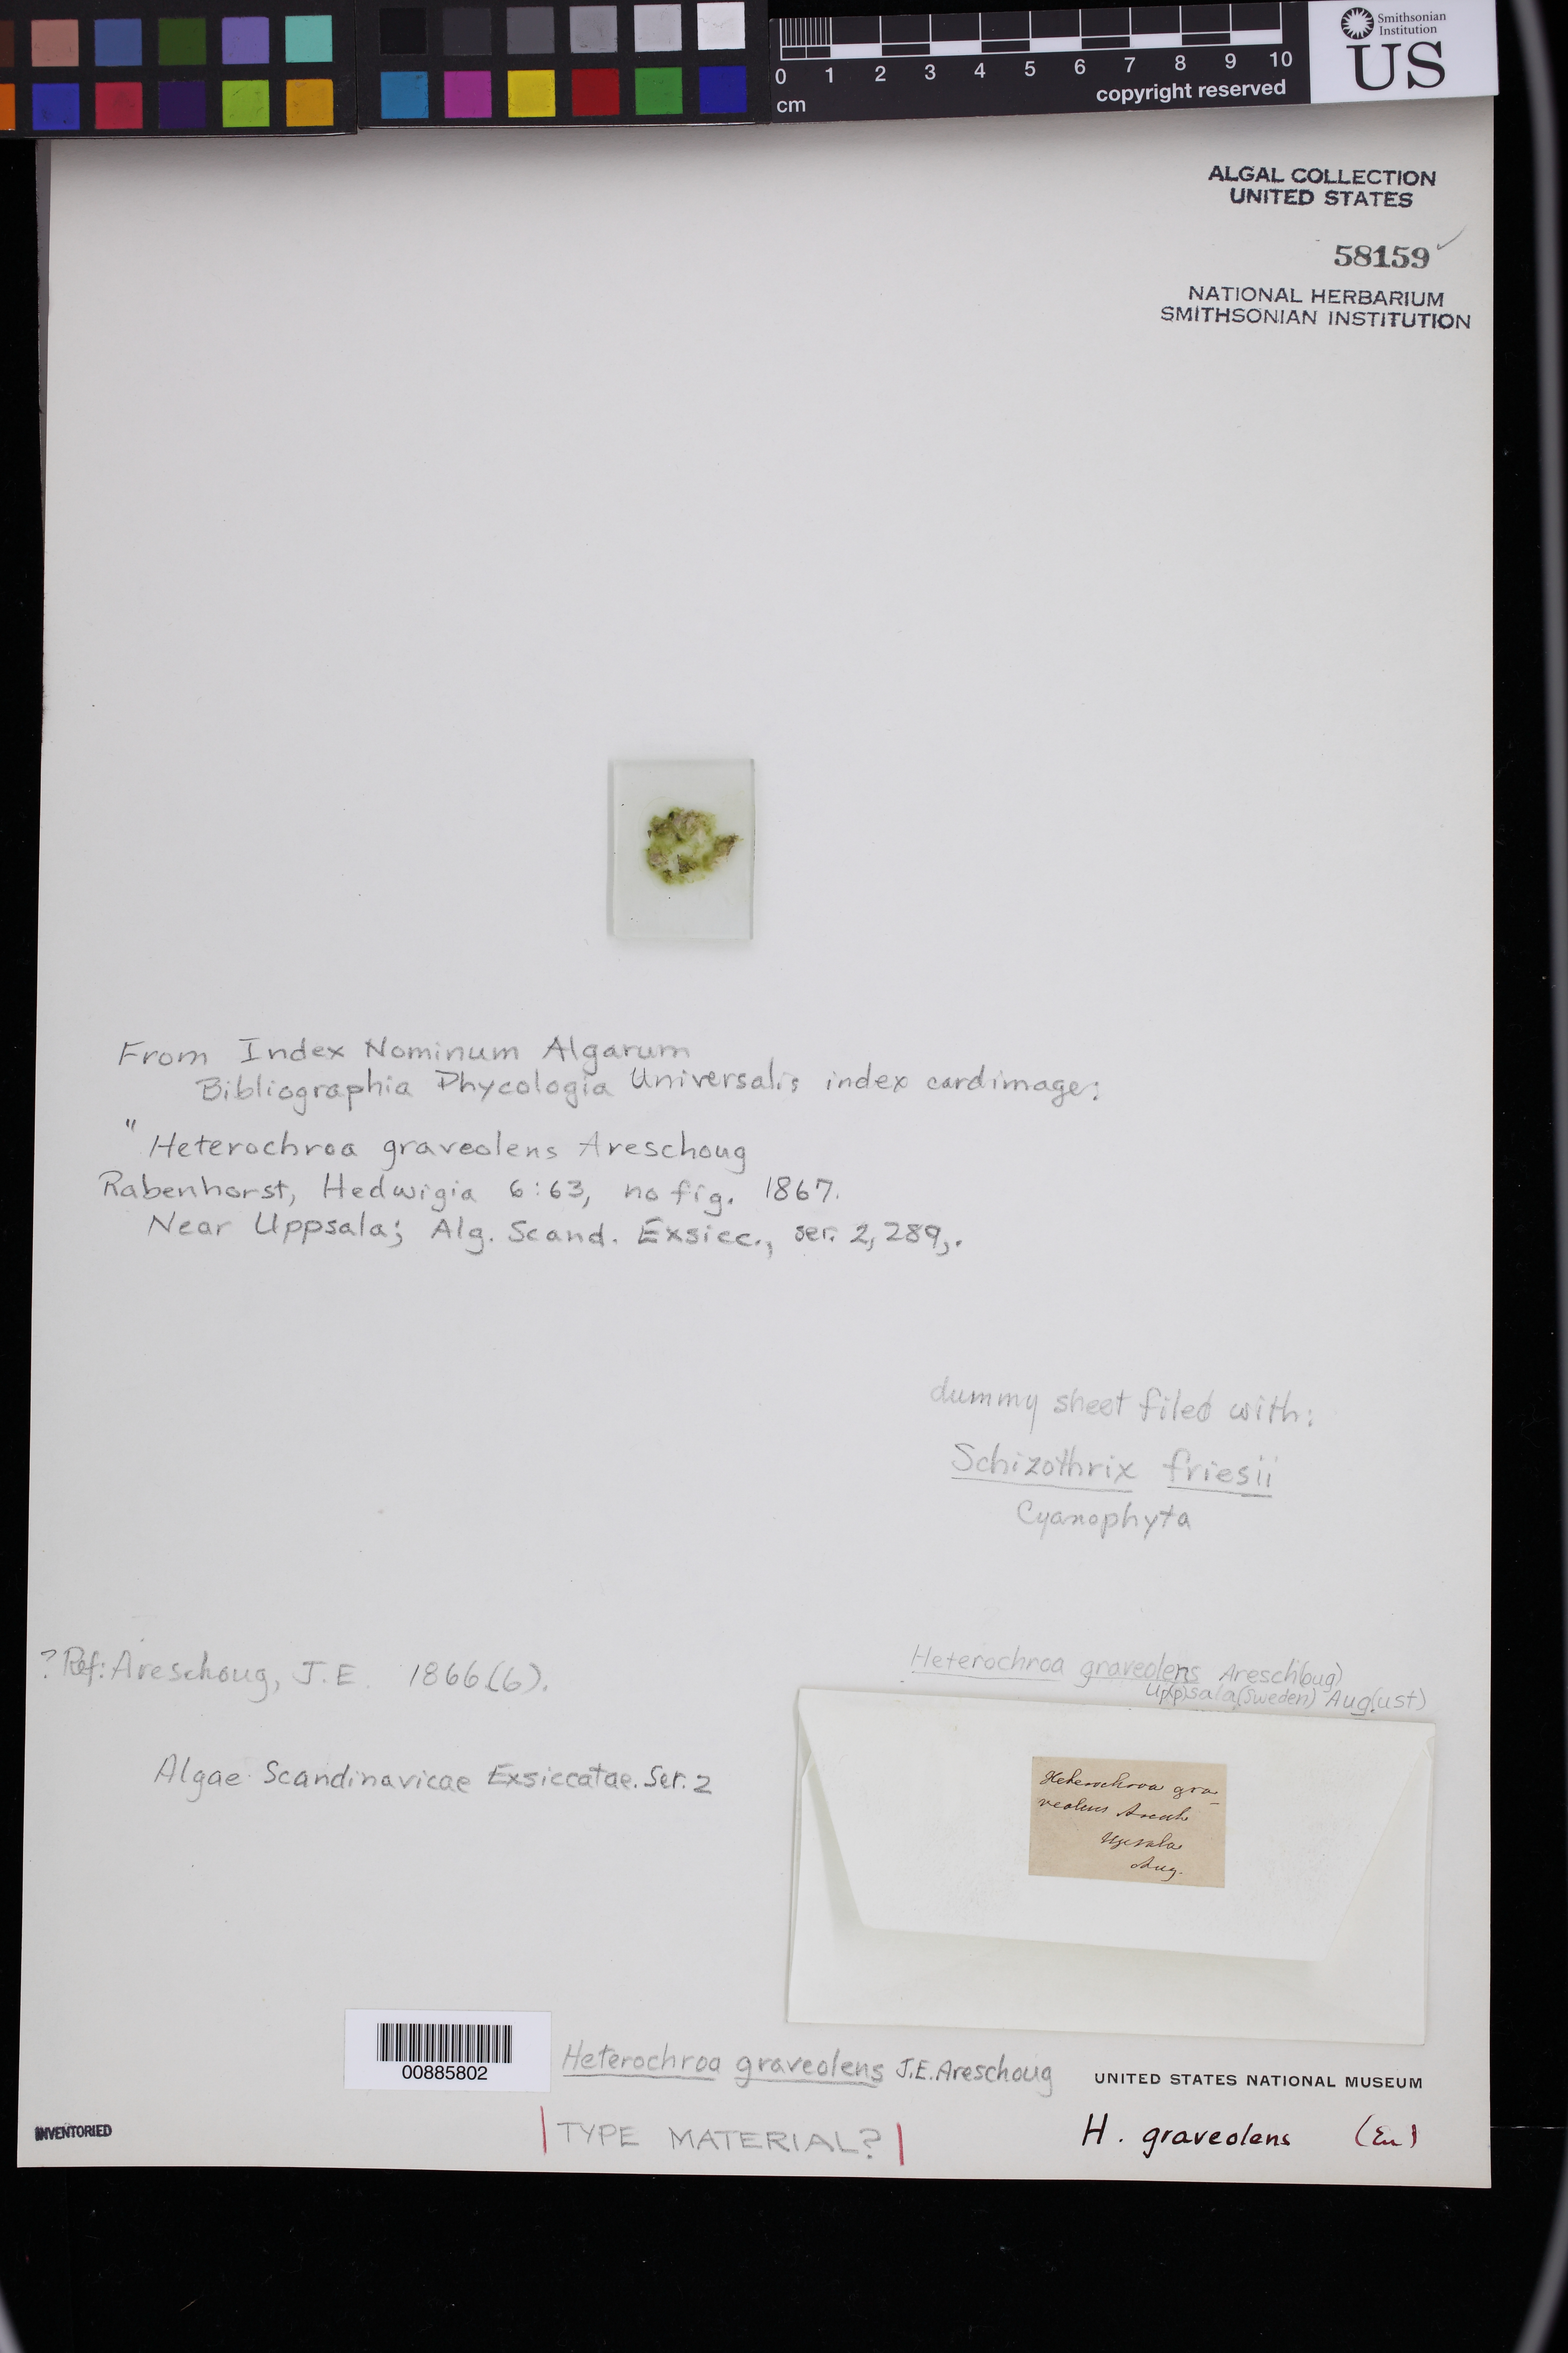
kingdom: Plantae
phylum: Tracheophyta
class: Magnoliopsida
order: Caryophyllales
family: Caryophyllaceae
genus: Heterochroa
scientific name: Heterochroa graveolens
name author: Aresch.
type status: Possible Type Material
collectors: A. Areschoug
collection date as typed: Aug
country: Sweden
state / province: Uppsala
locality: Near Uppsala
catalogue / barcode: US 58159